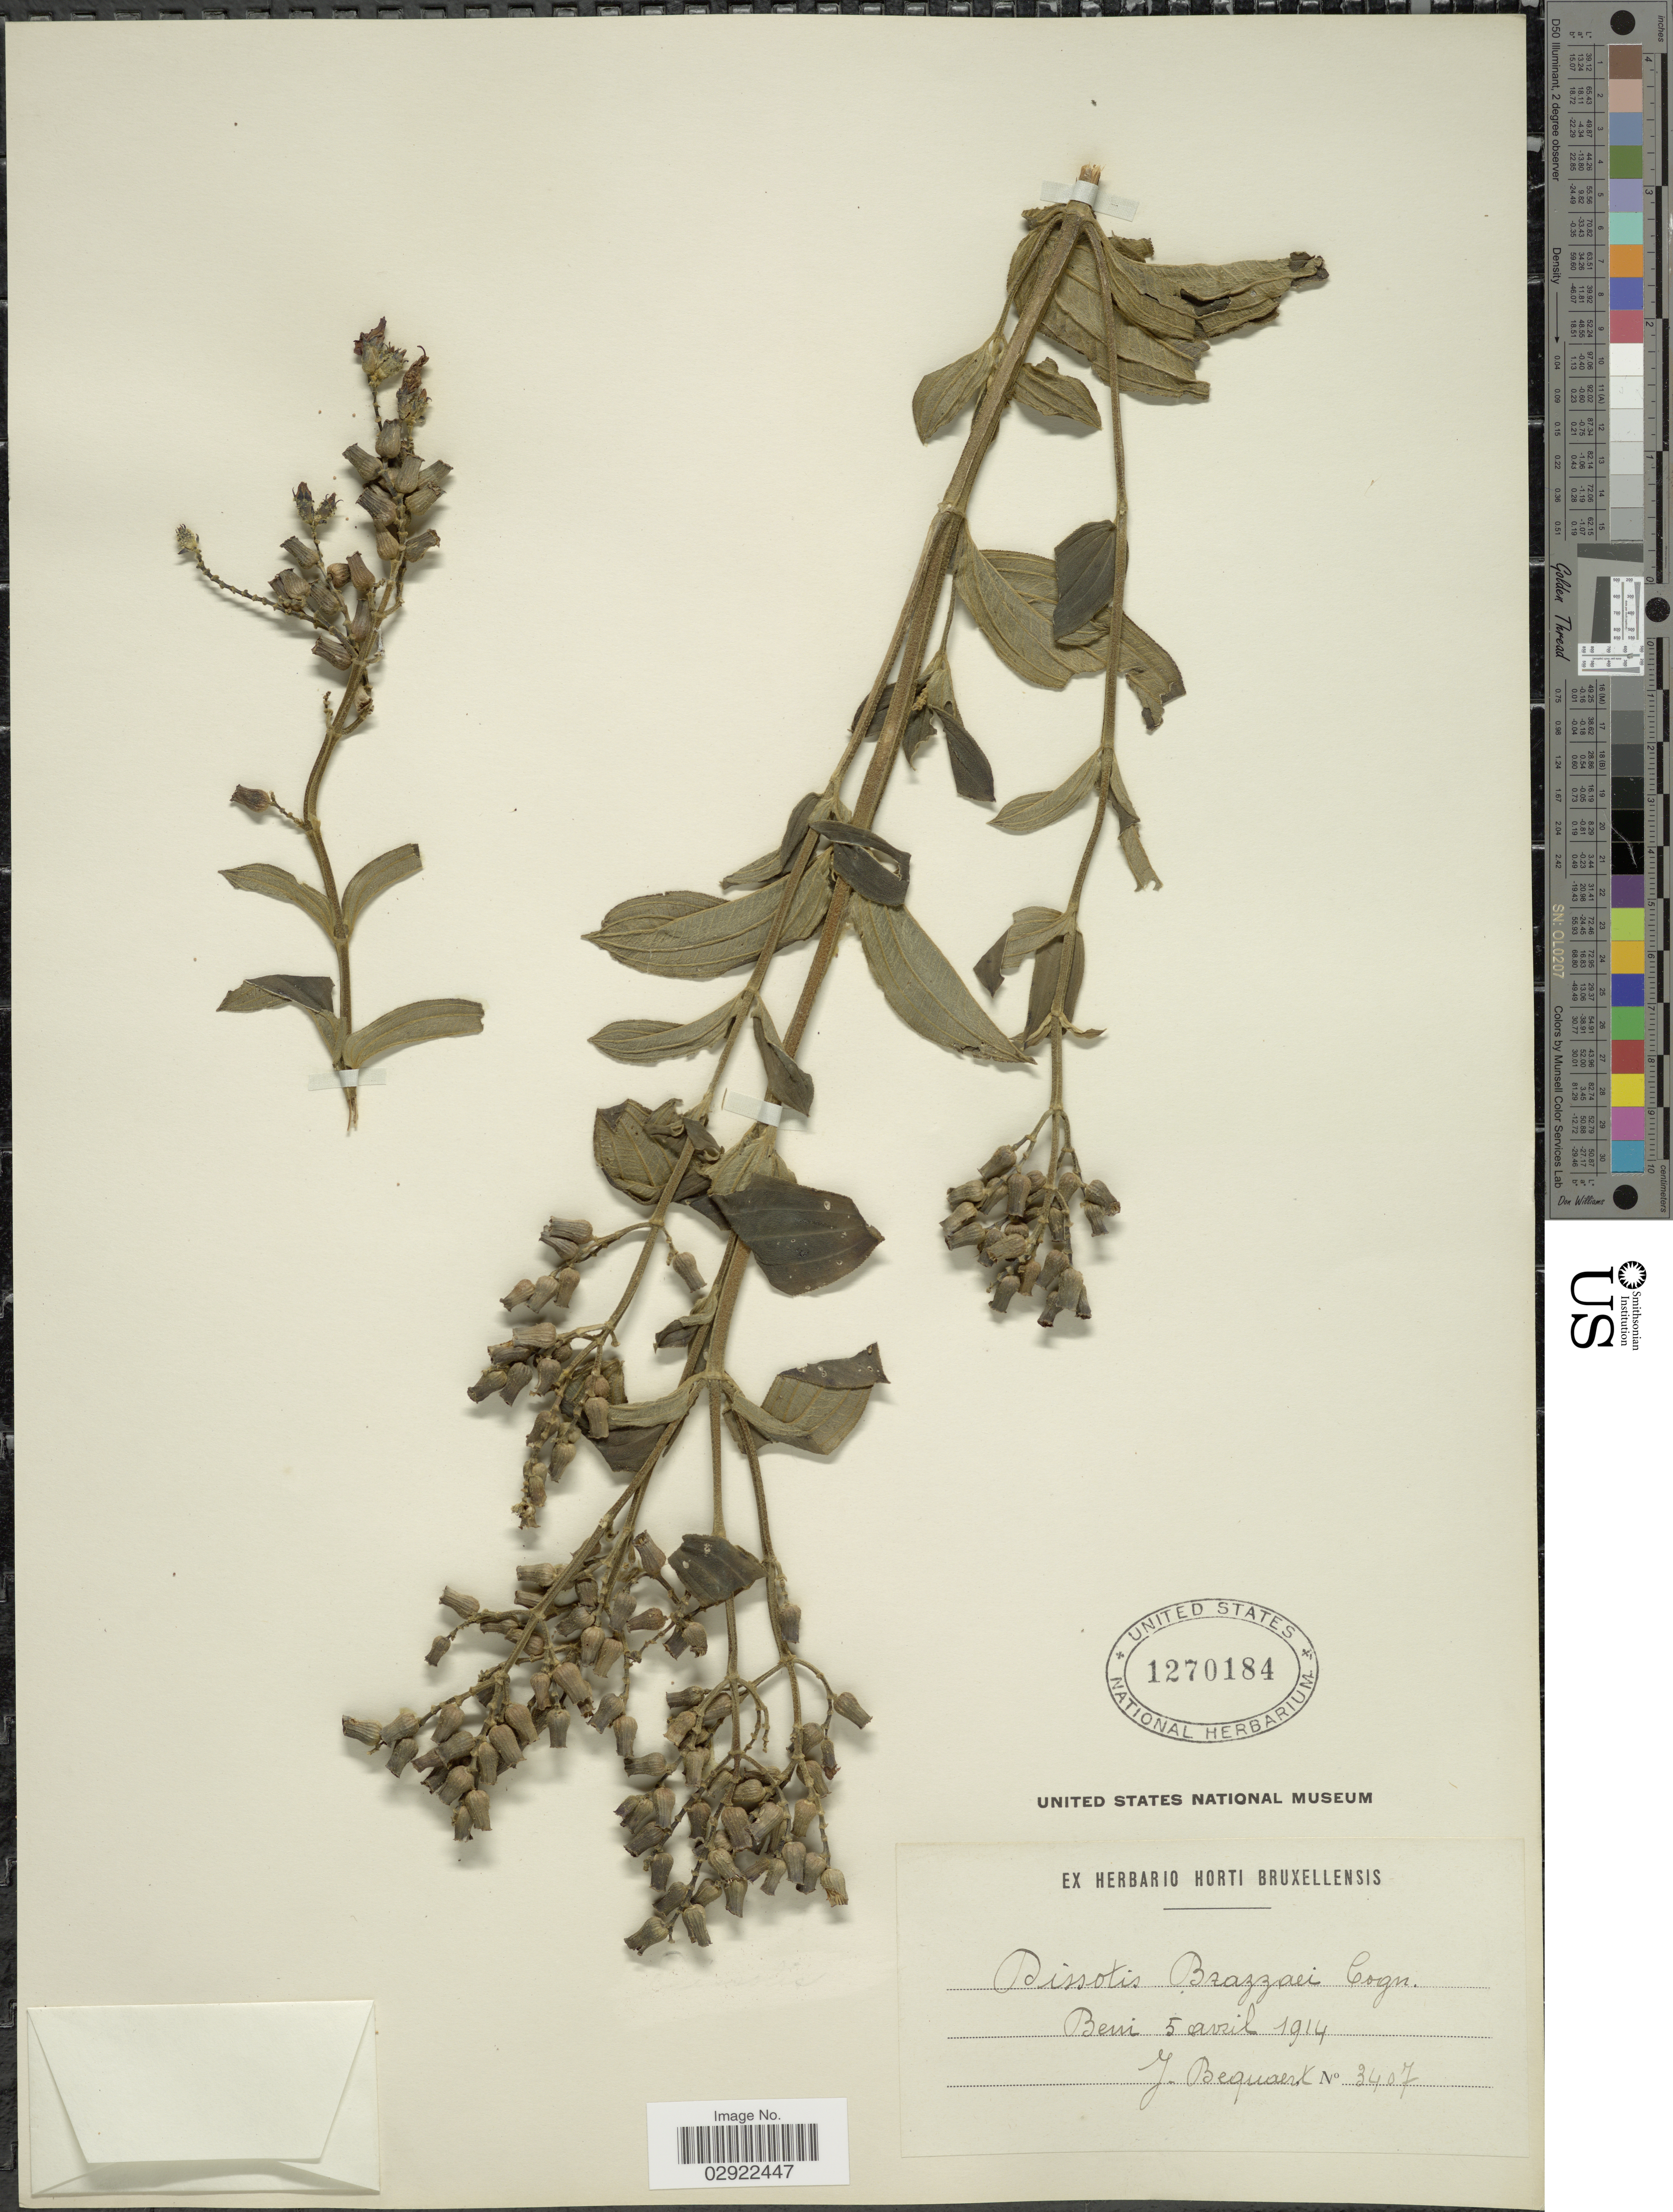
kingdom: Plantae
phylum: Tracheophyta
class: Magnoliopsida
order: Myrtales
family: Melastomataceae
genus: Dupineta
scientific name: Dupineta brazzae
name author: (Cogn.) Ver.-Lib. & G. Kadereit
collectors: J. Bequaert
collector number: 3407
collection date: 1914-04-05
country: Congo, Democratic Republic of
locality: Beni.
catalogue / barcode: US 1270184